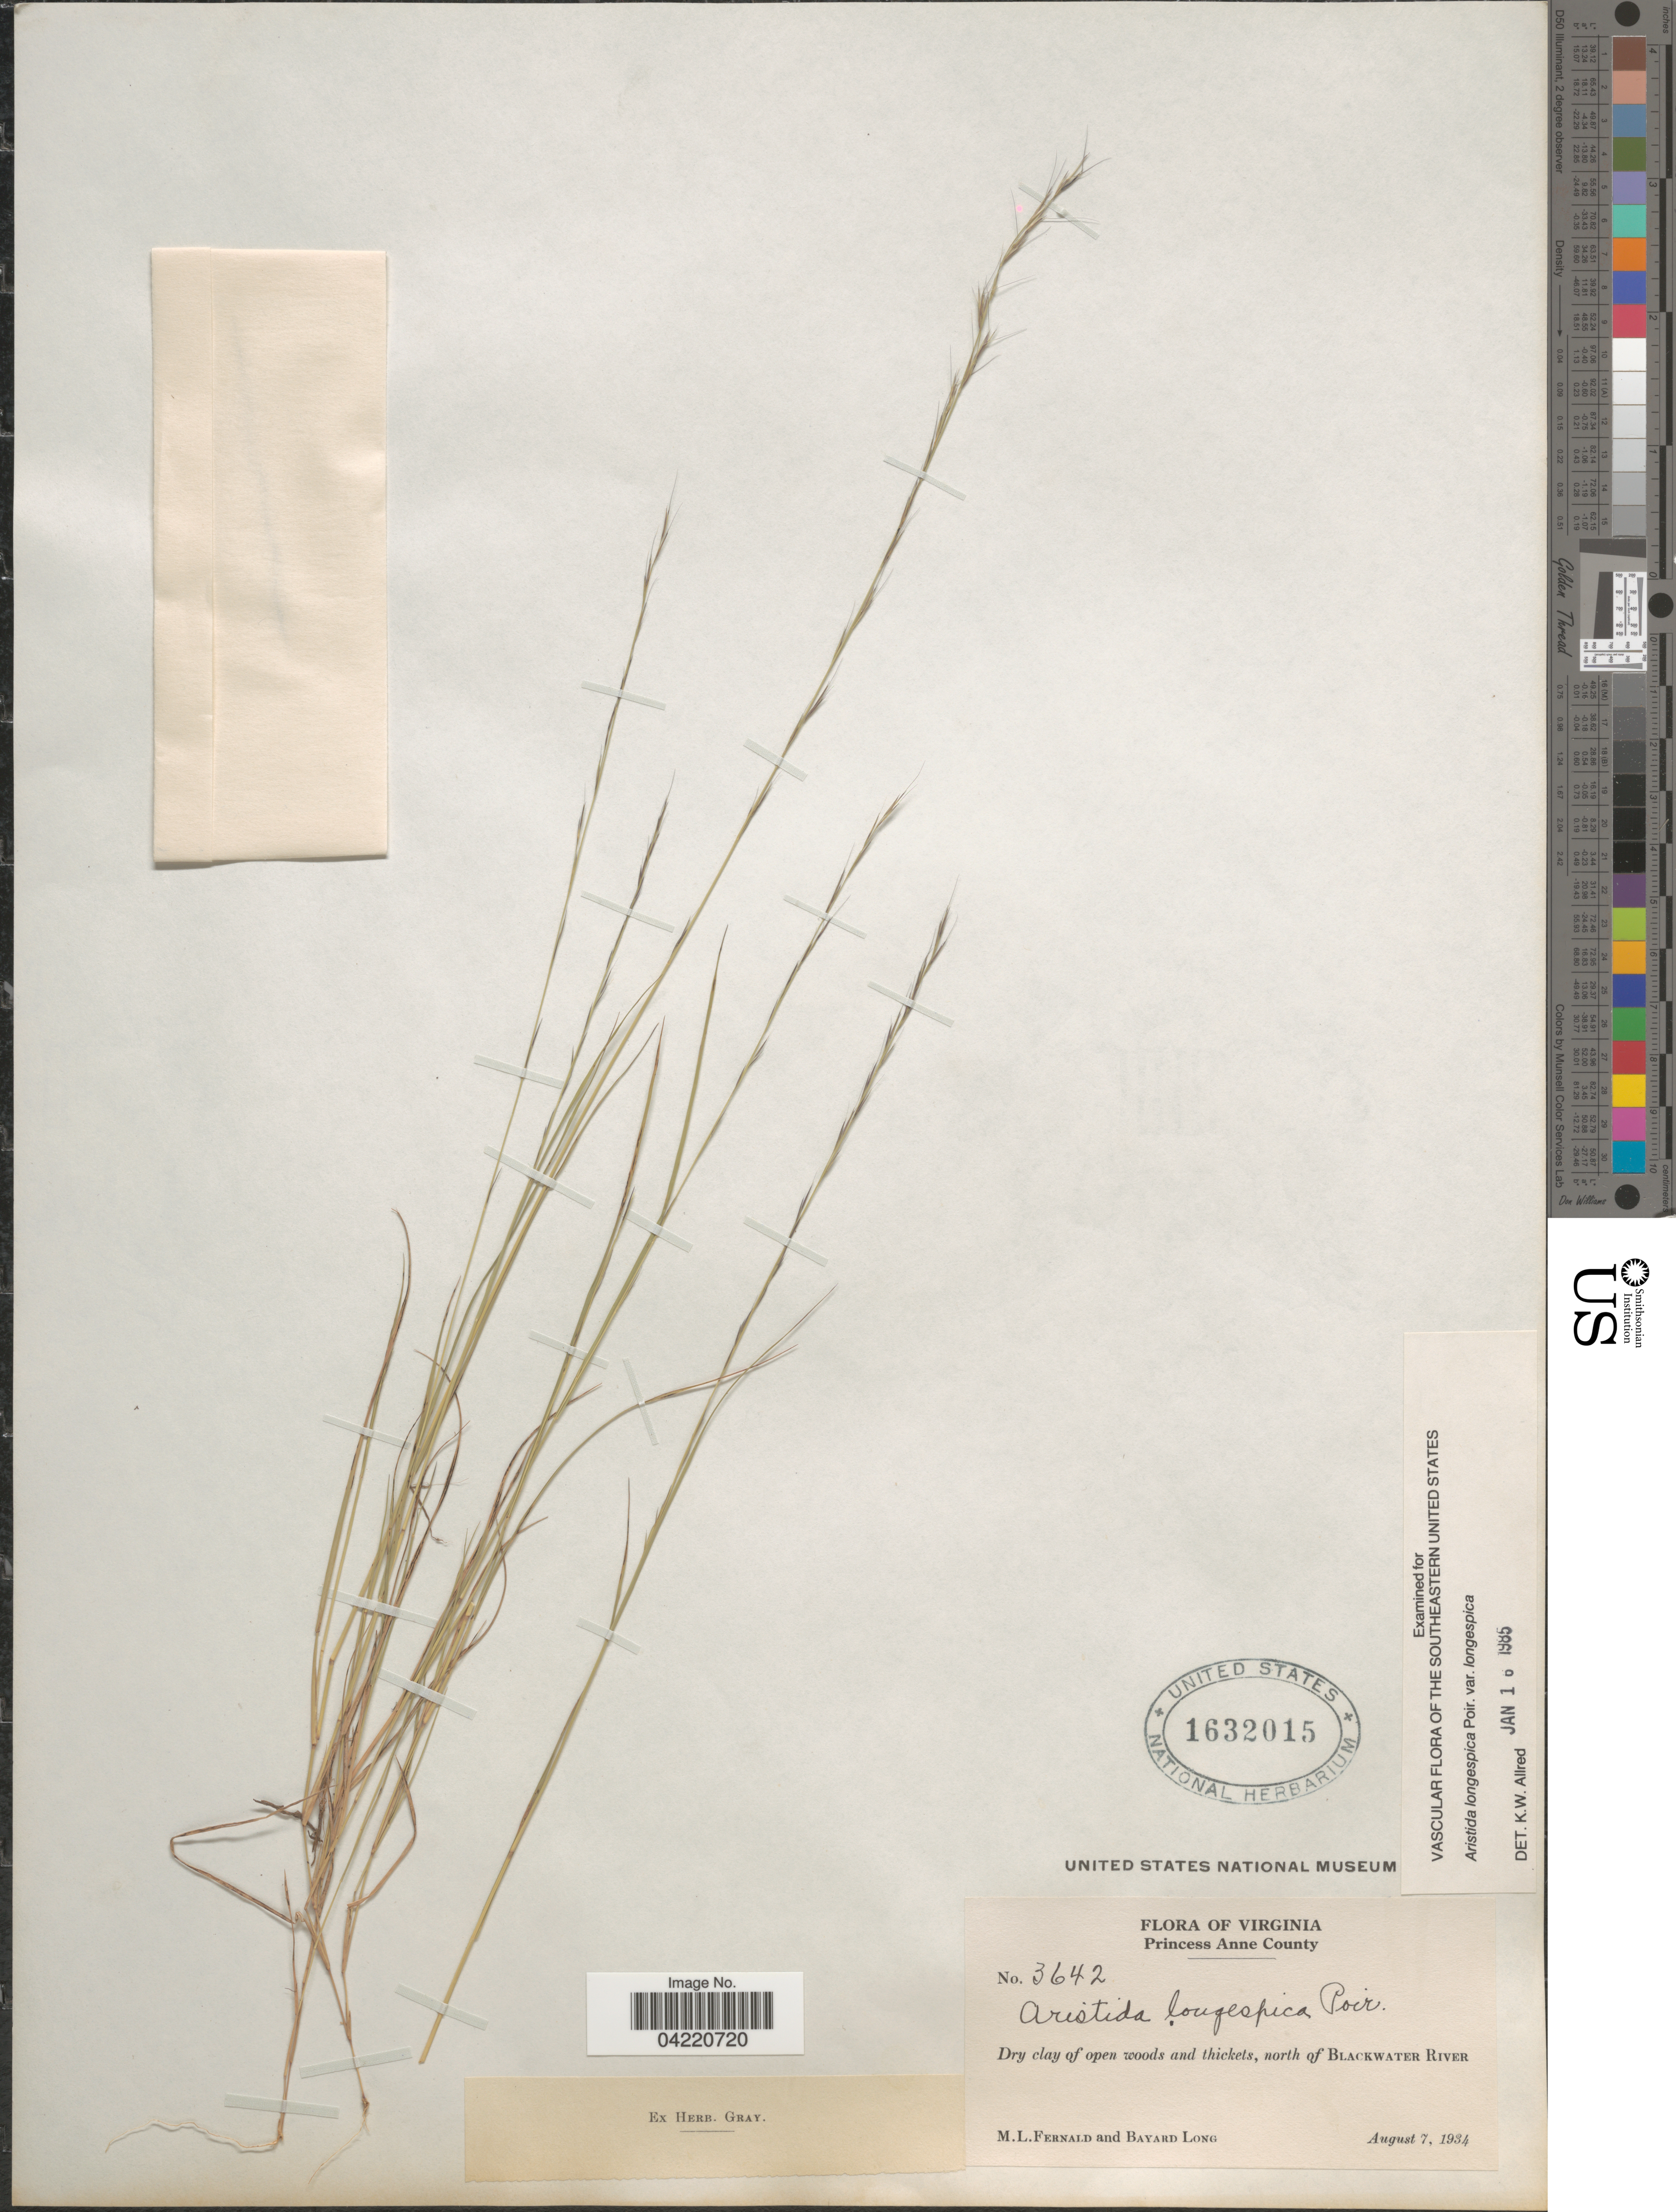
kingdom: Plantae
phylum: Tracheophyta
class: Liliopsida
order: Poales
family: Poaceae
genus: Aristida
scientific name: Aristida longespica var. longespica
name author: Poir.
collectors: M. L. Fernald & B. Long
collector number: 3642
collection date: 1934-08-07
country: United States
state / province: Virginia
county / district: City of Virginia Beach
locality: Princess Anne (=historic county name)County. Dry clay of open woods and thickets, north of Blackwater River.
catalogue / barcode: US 1632015